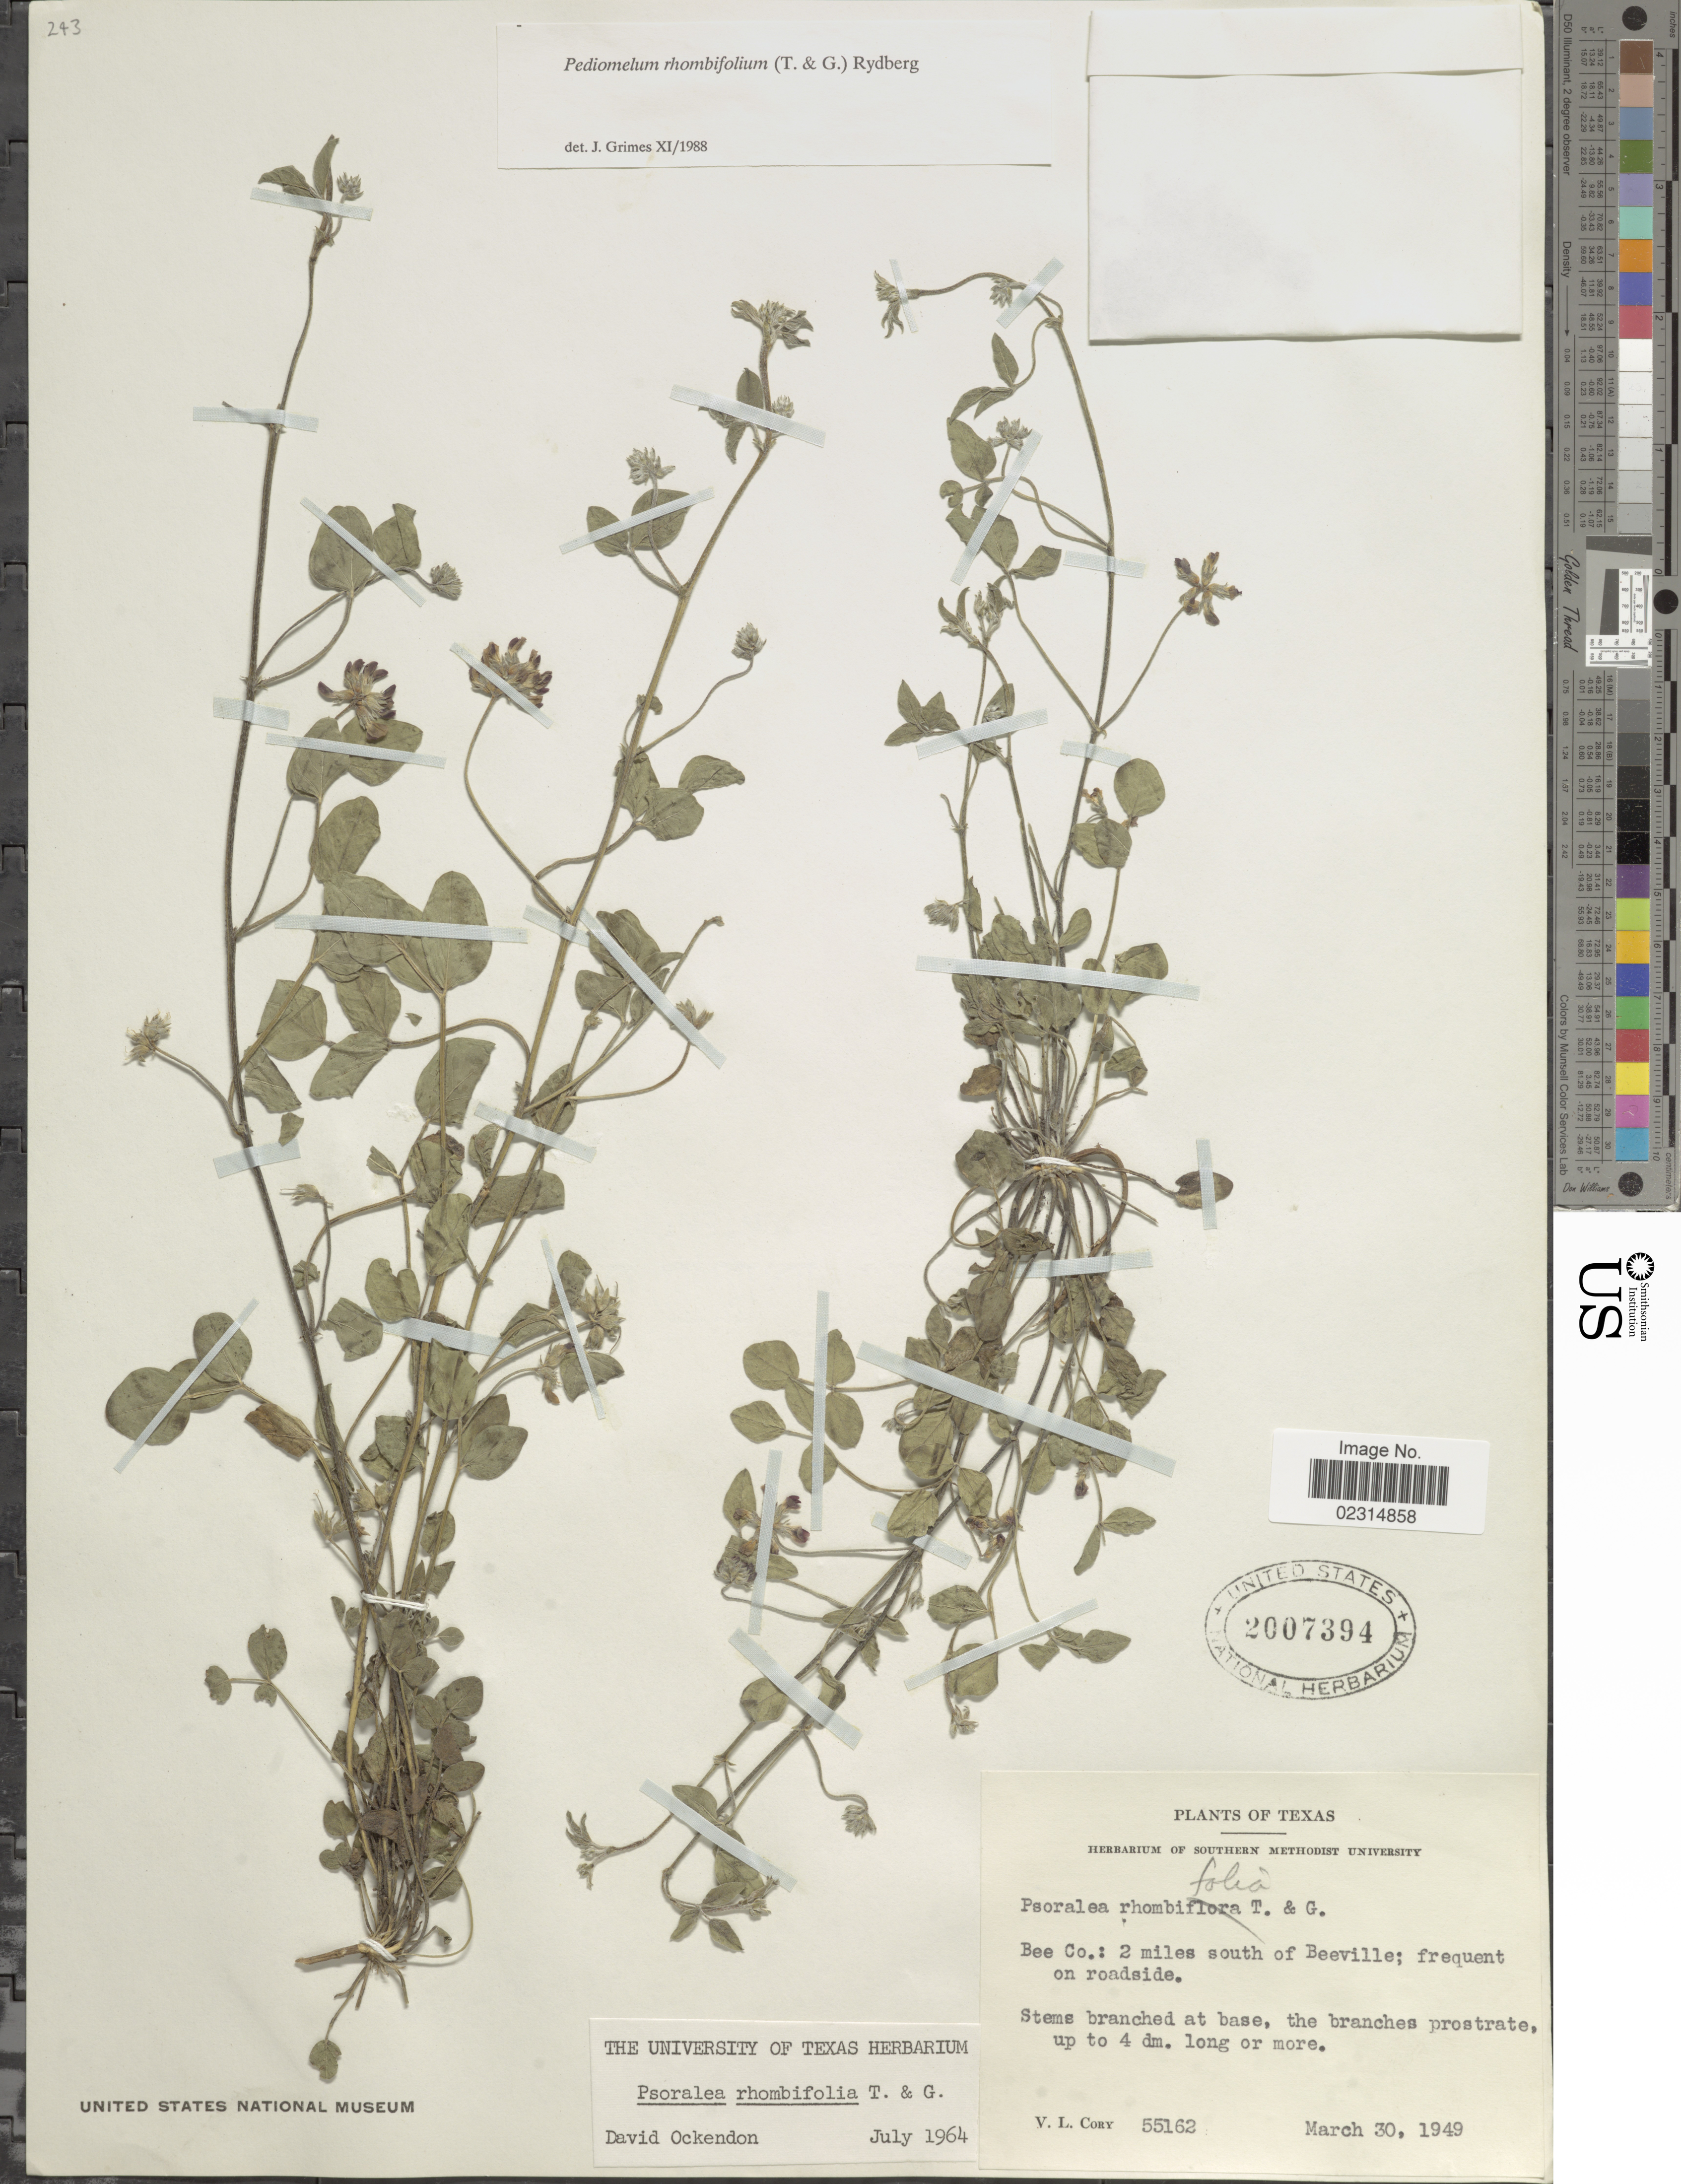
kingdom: Plantae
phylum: Tracheophyta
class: Magnoliopsida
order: Fabales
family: Fabaceae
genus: Pediomelum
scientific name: Pediomelum rhombifolium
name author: (Torr. & A. Gray) Rydb.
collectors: V. Cory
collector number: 55162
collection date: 1949-03-30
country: United States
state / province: Texas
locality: Bee Co: 2 miles south of Beevillel frequent on roadside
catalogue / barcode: US 2007394